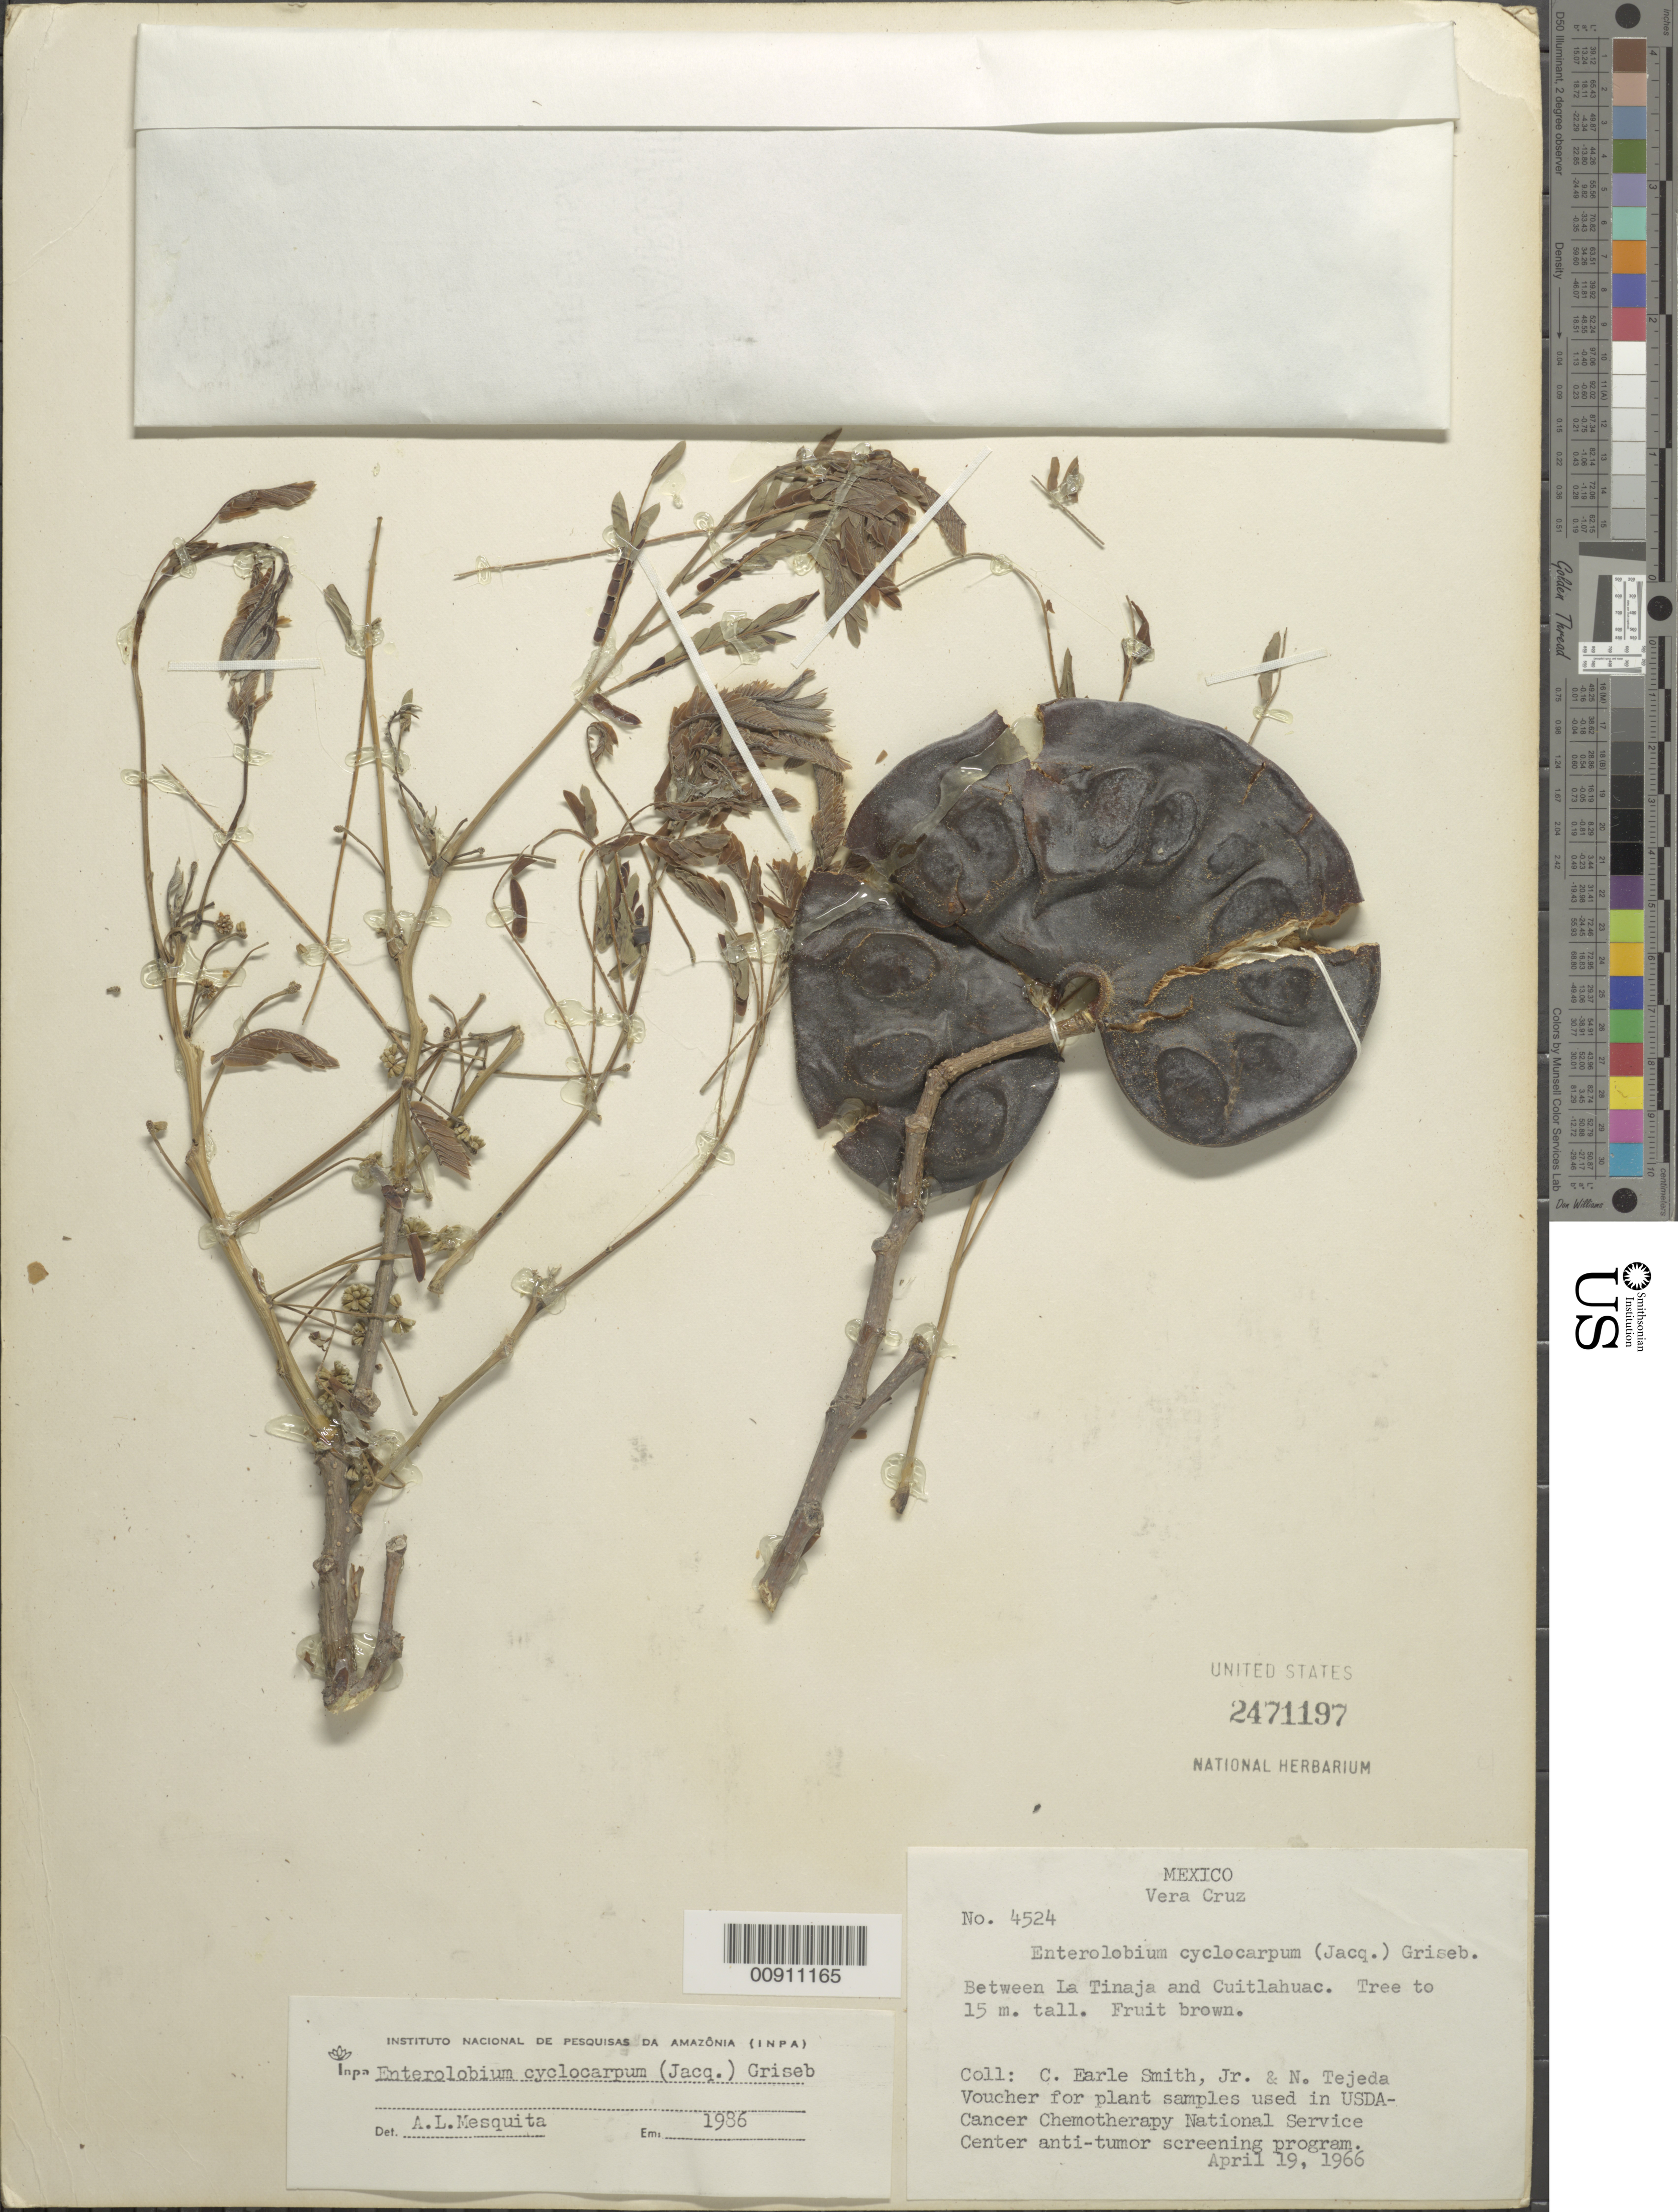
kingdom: Plantae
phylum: Tracheophyta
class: Magnoliopsida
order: Fabales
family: Fabaceae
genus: Enterolobium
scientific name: Enterolobium cyclocarpum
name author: (Jacq.) Griseb.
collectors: C. E. Smith Jr. & N. Tejeda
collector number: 4524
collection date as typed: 19 Apr 1966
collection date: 1966-04-19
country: Mexico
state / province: Veracruz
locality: Between La Tinaja and Cuitlahuac.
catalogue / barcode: US 2471197